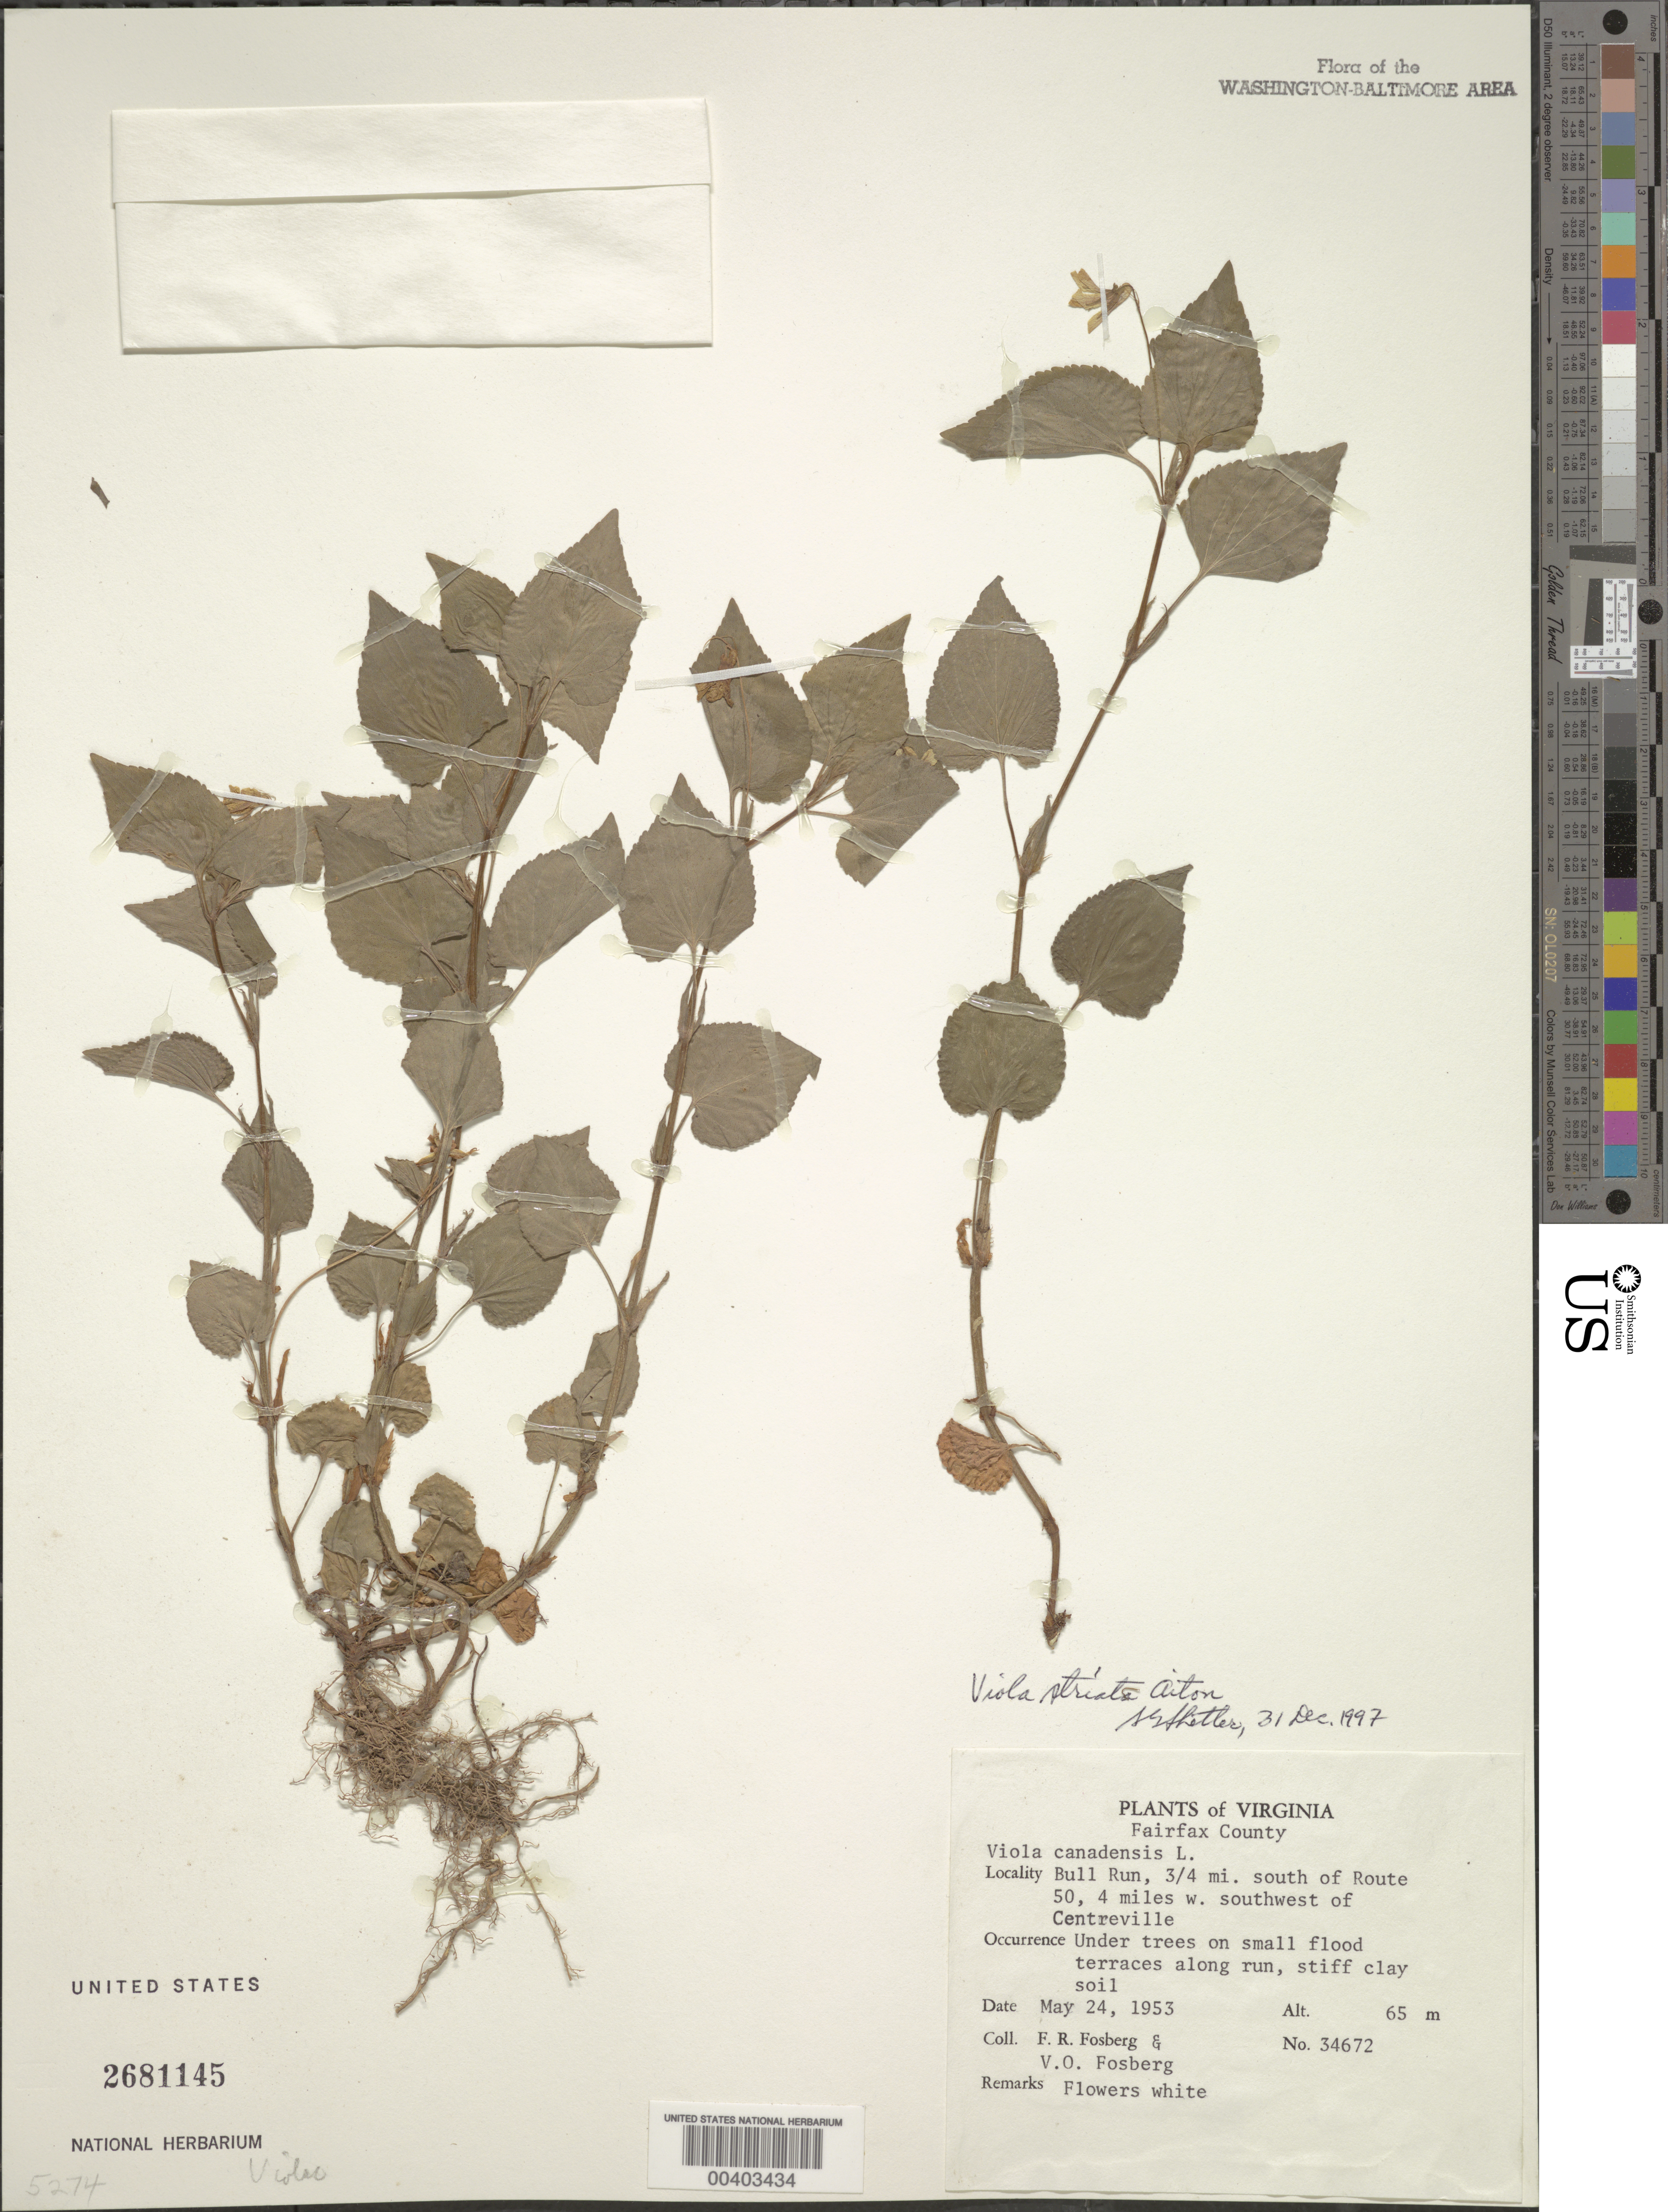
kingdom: Plantae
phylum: Tracheophyta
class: Magnoliopsida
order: Malpighiales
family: Violaceae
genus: Viola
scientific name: Viola striata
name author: Aiton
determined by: Shetler, Stanwyn G., (US), NMNH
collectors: F. R. Fosberg & V. O. Fosberg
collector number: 34672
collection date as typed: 24 May 1953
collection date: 1953-05-24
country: United States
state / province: Virginia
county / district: Fairfax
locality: Bull Run, south of Route 50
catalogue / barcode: US 2681145